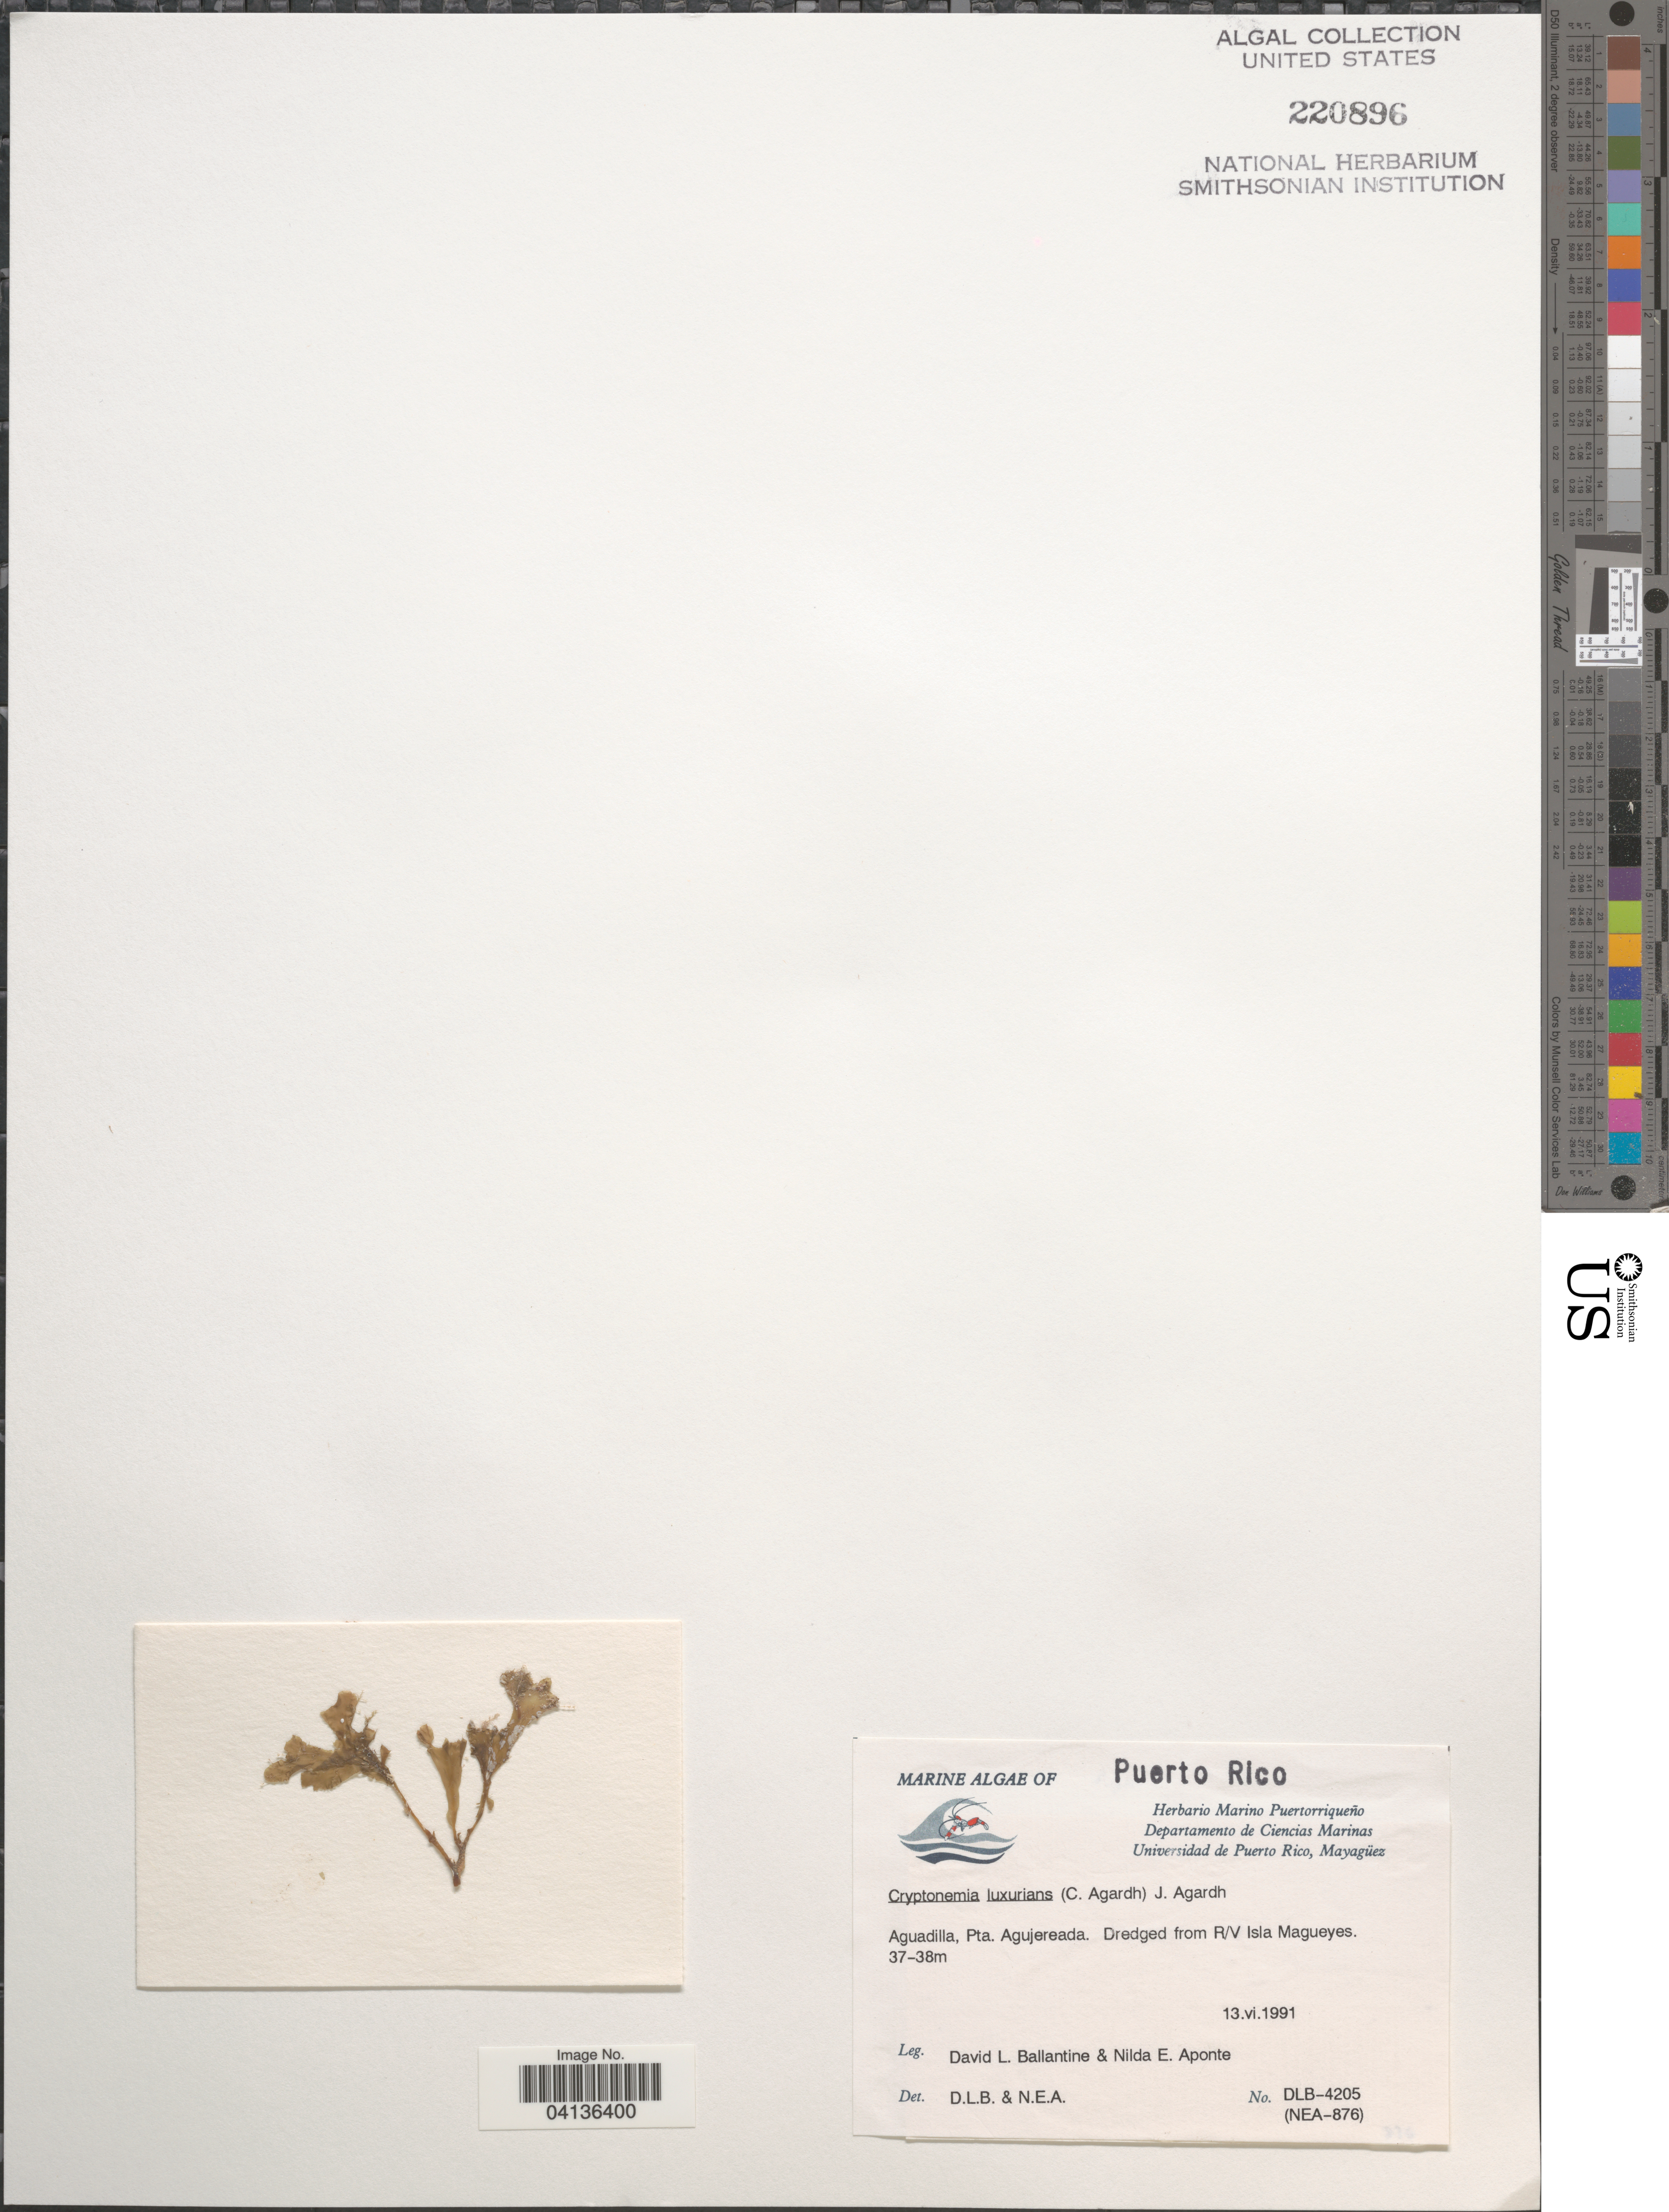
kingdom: Plantae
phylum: Rhodophyta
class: Florideophyceae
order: Halymeniales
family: Halymeniaceae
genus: Cryptonemia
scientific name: Cryptonemia seminervis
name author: (C. Agardh) J. Agardh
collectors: D.L. Ballantine & N. E. Aponte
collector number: DLB-4205 (NEA-876)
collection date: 1991-06-13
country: Puerto Rico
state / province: Aguadilla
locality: Pta. Agujereada. Dredged from R/V Isla Magueyes.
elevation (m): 37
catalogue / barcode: US 220896